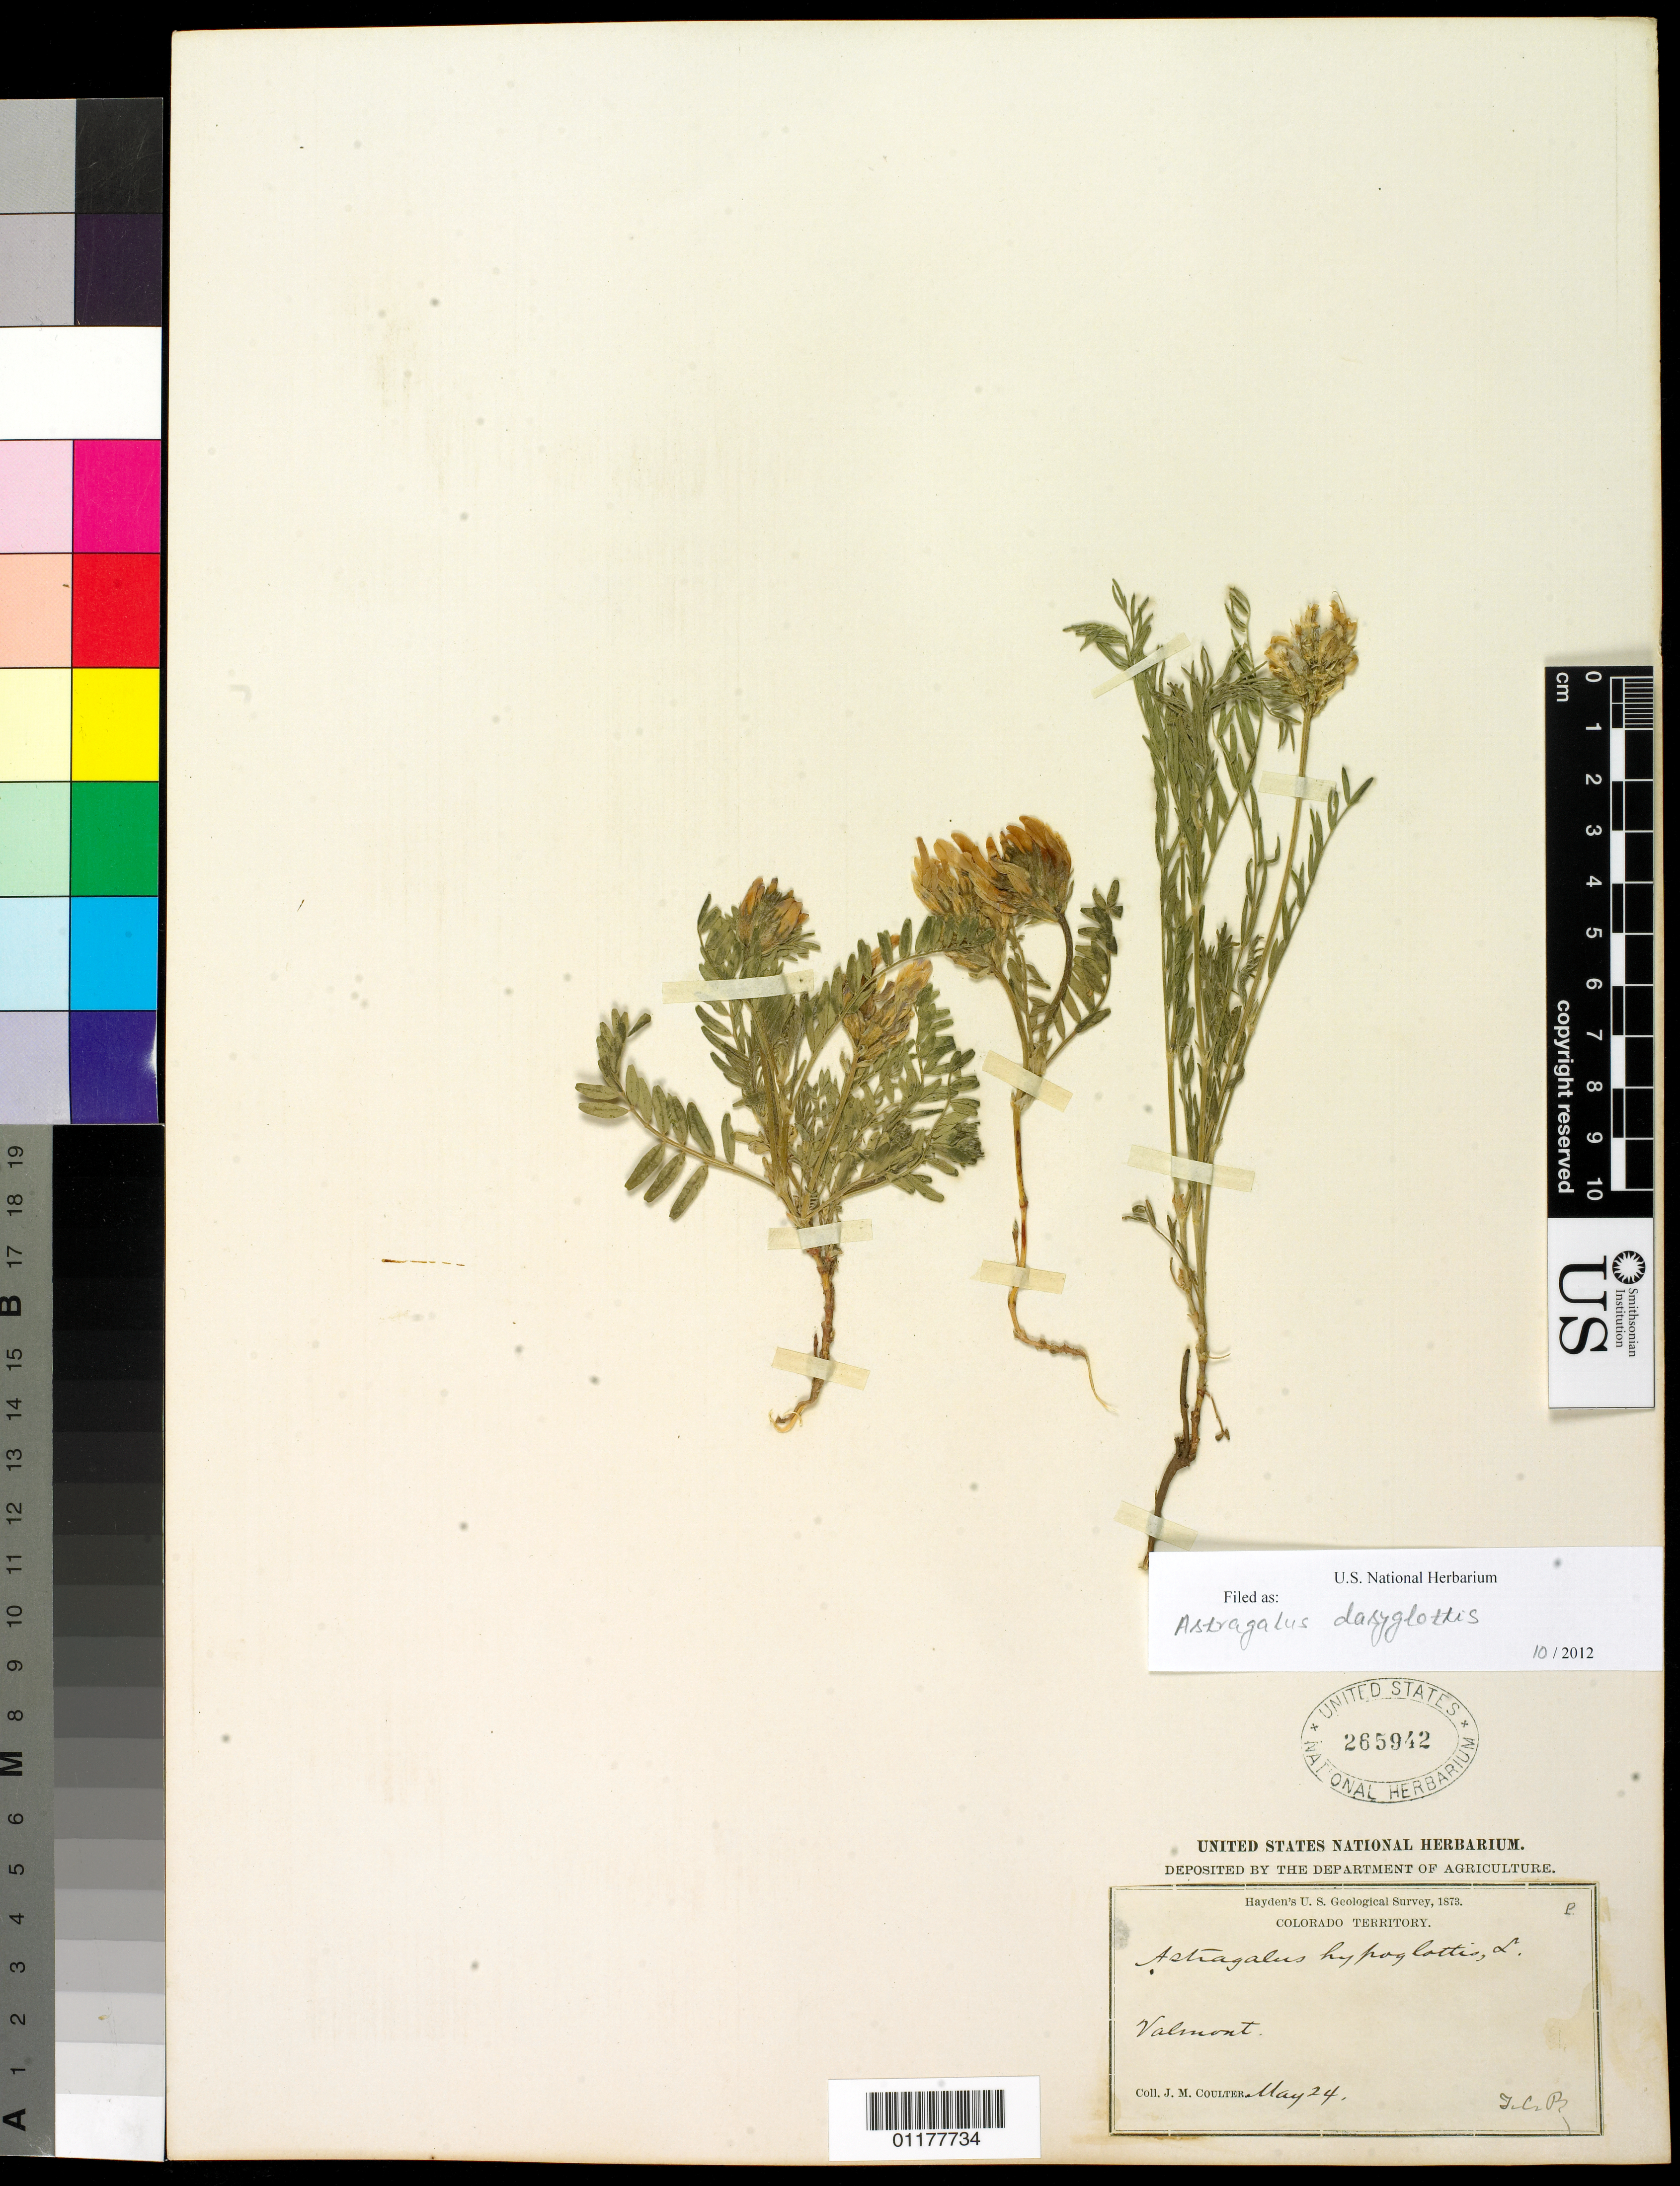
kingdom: Plantae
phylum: Tracheophyta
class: Magnoliopsida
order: Fabales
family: Fabaceae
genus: Astragalus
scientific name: Astragalus dasyglottis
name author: DC.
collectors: J. M. Coulter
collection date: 1873-05-24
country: United States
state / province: Colorado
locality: Velmont.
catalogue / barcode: US 265942